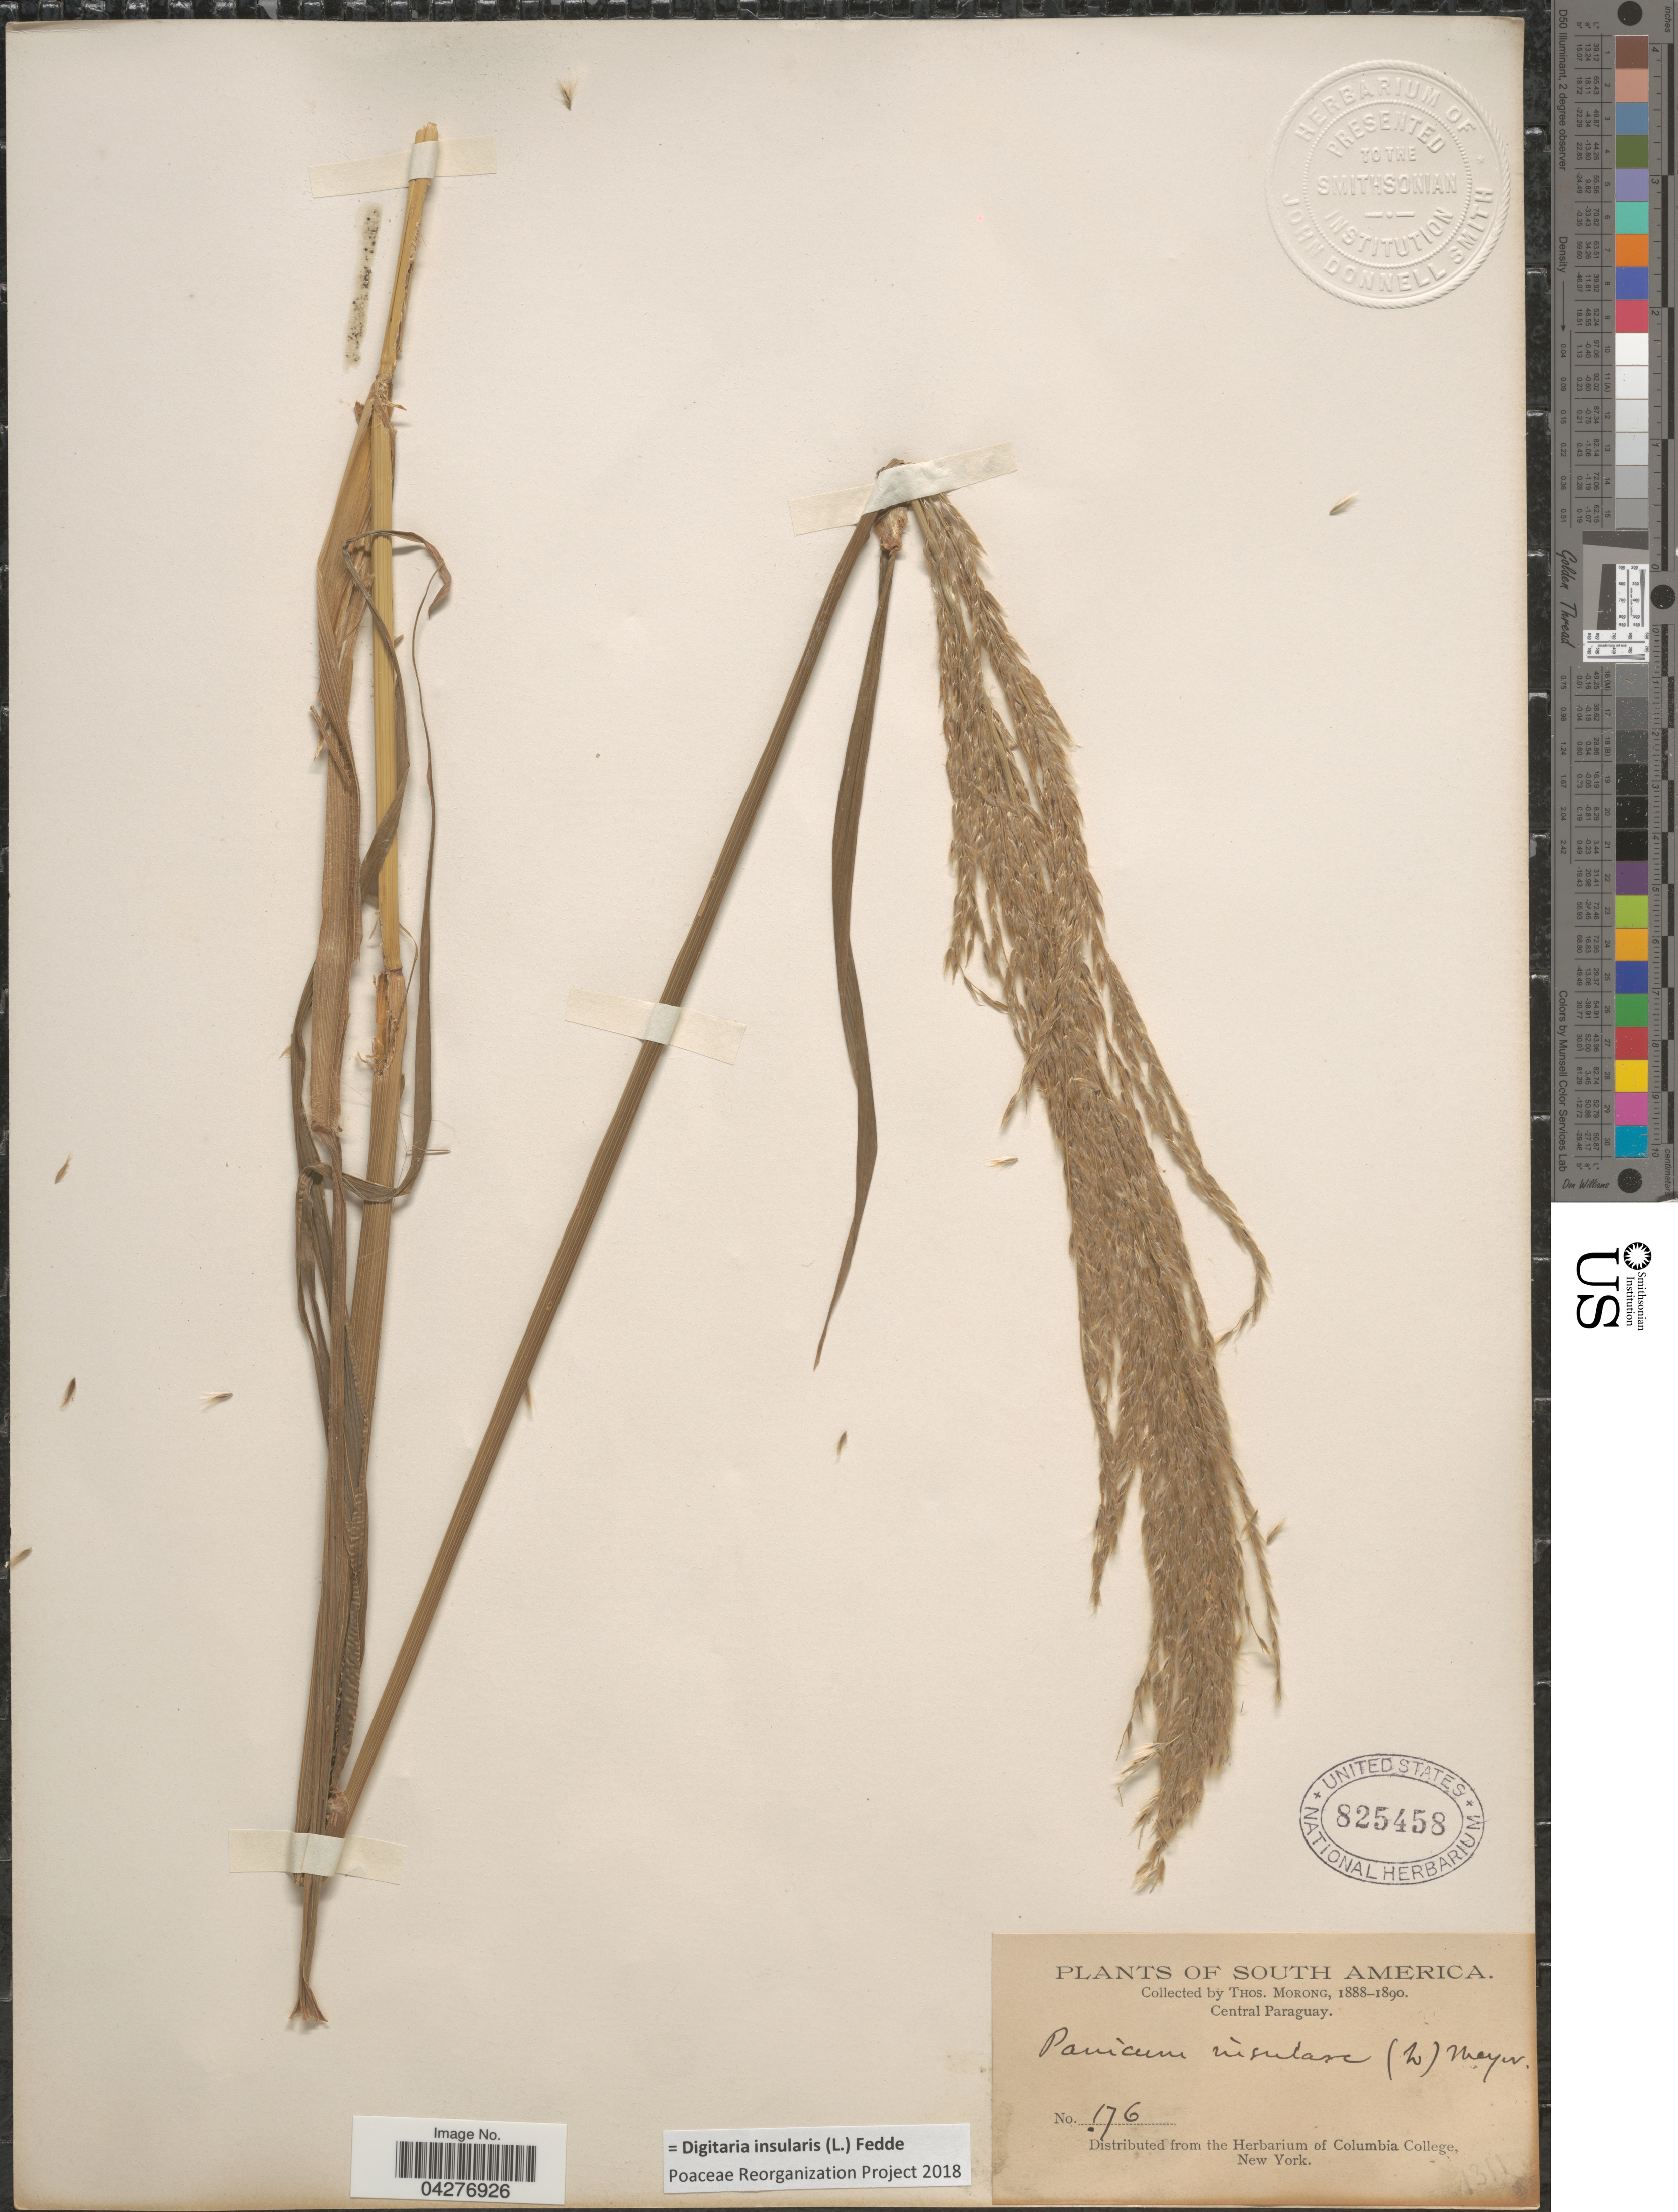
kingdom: Plantae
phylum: Tracheophyta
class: Liliopsida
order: Poales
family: Poaceae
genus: Digitaria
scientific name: Digitaria insularis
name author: (L.) Fedde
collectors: ex herb. T. Morong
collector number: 176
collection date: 1888/1890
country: Paraguay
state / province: Central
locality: Central Paraguay.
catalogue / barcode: US 825458